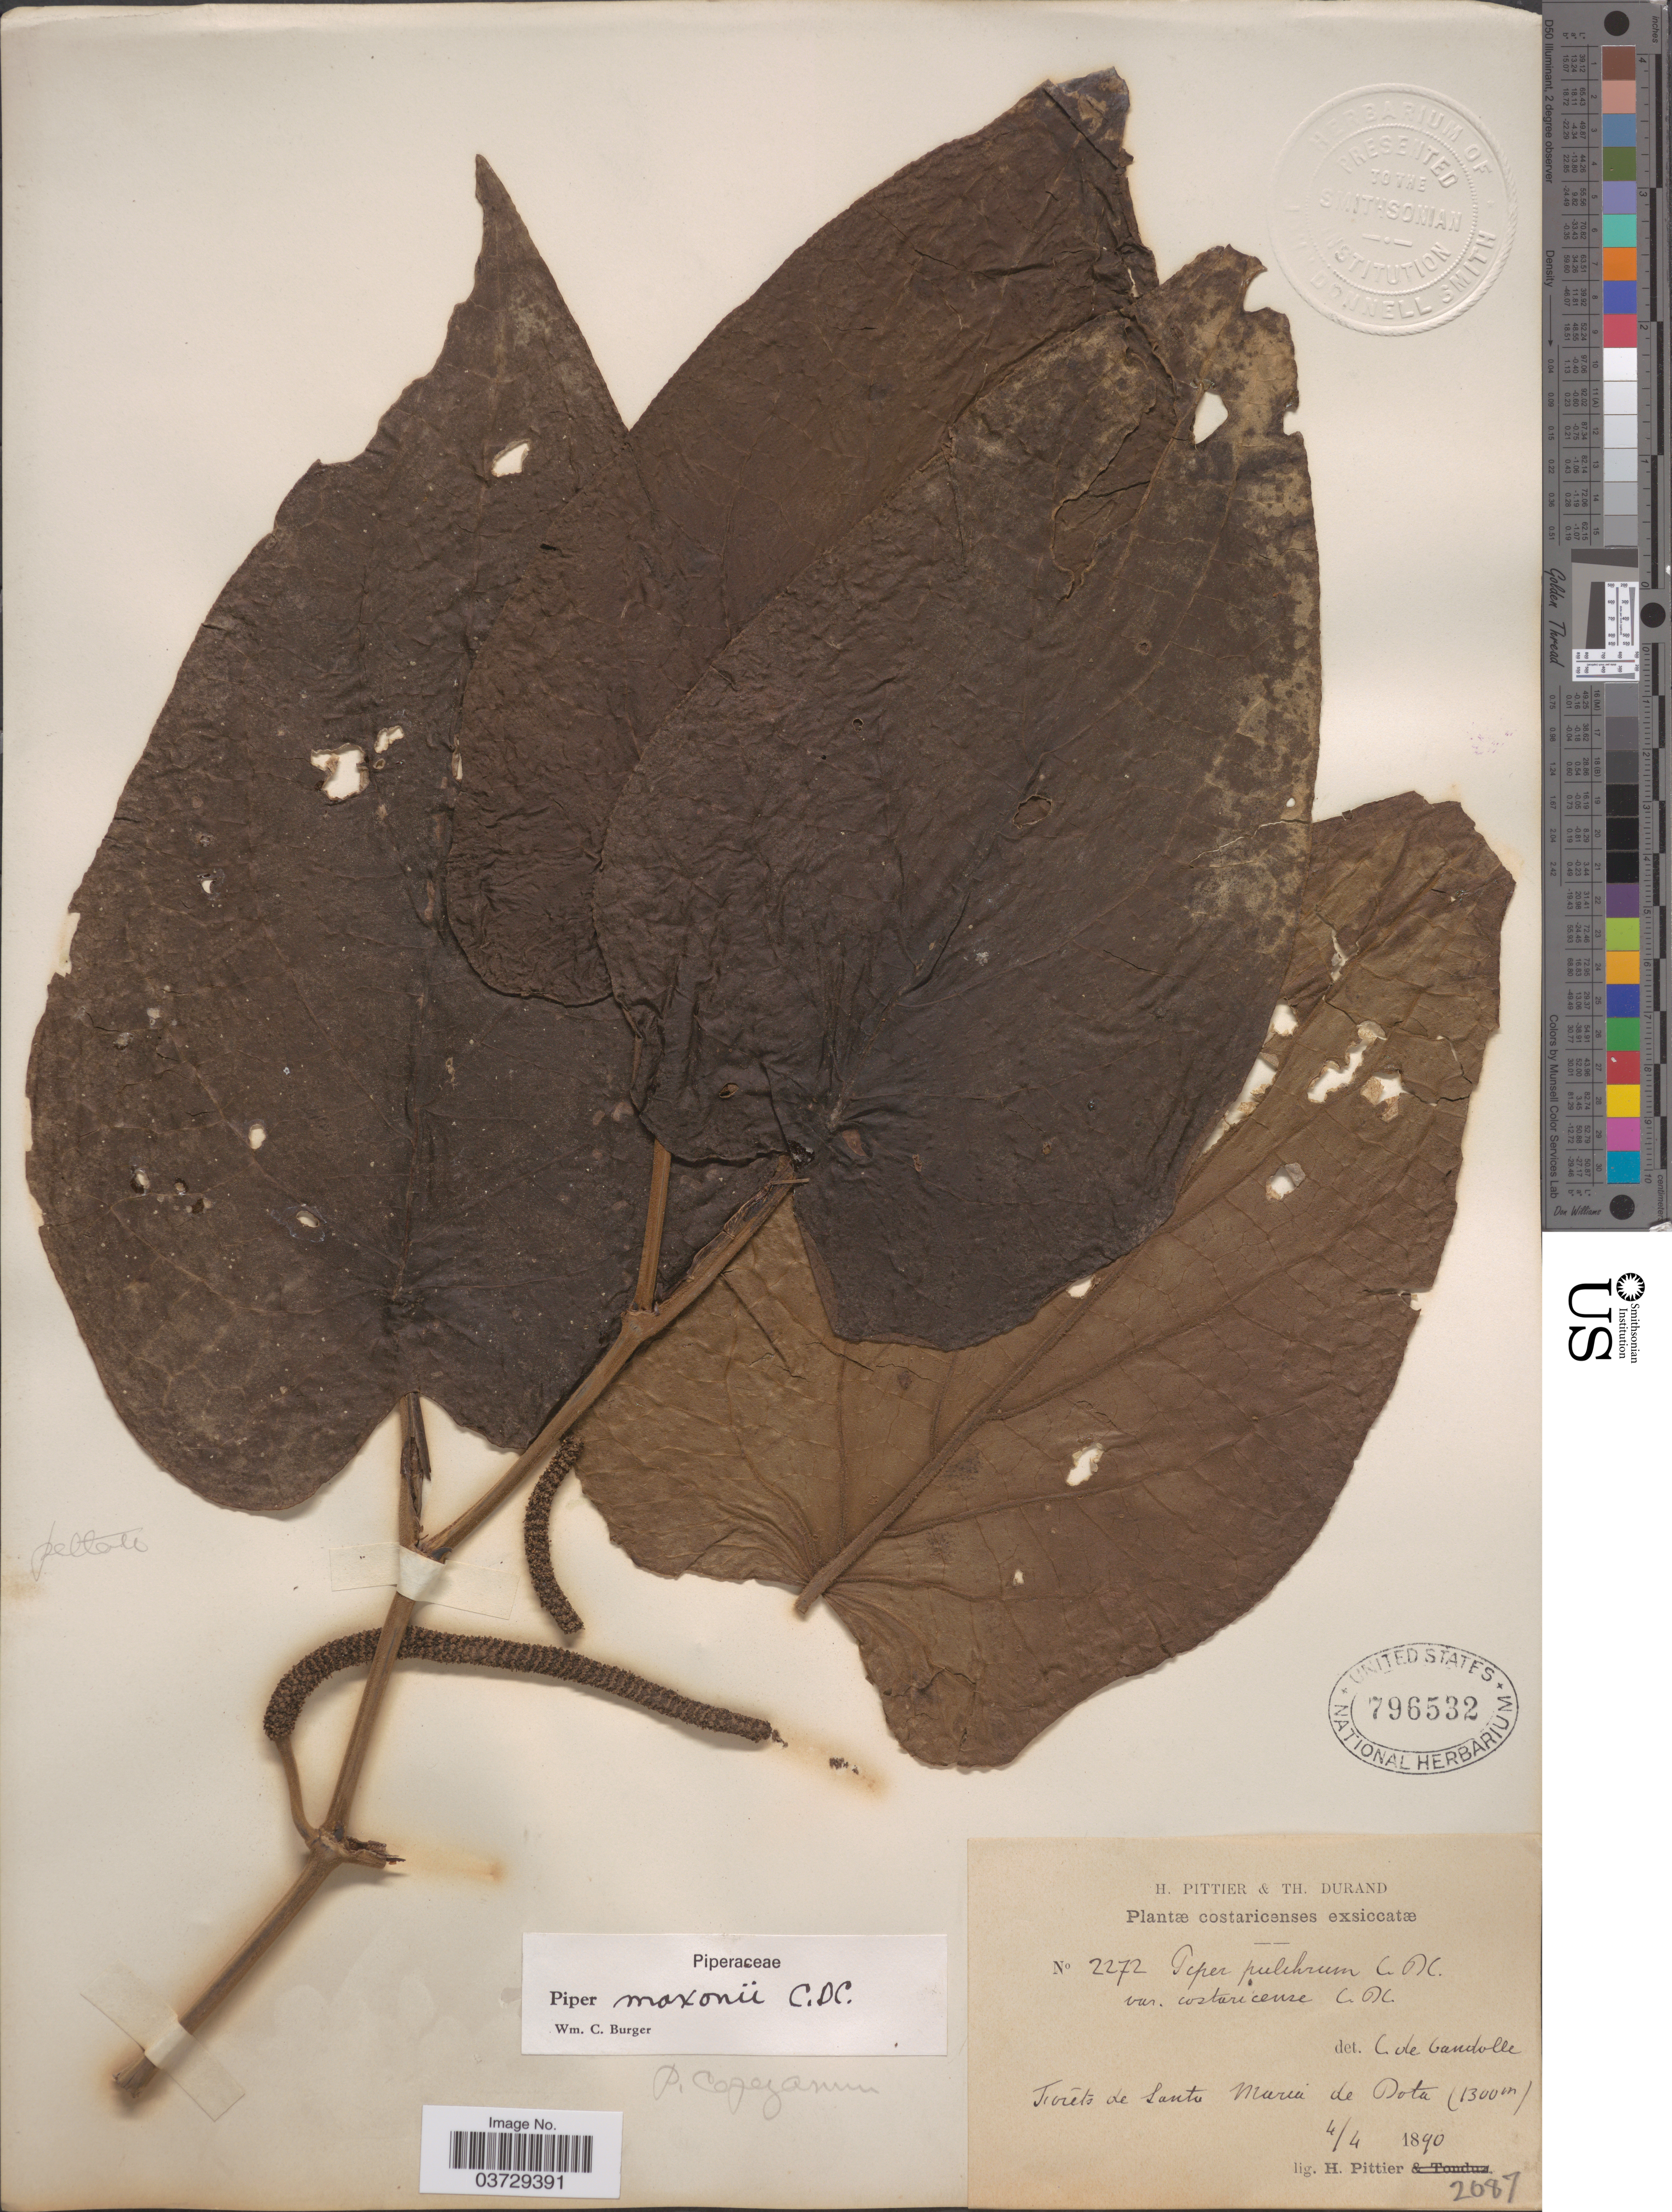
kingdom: Plantae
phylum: Tracheophyta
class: Magnoliopsida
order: Piperales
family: Piperaceae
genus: Piper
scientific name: Piper maxonii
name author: C. DC.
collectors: H. F. Pittier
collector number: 2272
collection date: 1890-04-04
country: Costa Rica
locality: Forêts de Santa Maria de Dota.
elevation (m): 1300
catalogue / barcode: US 796532